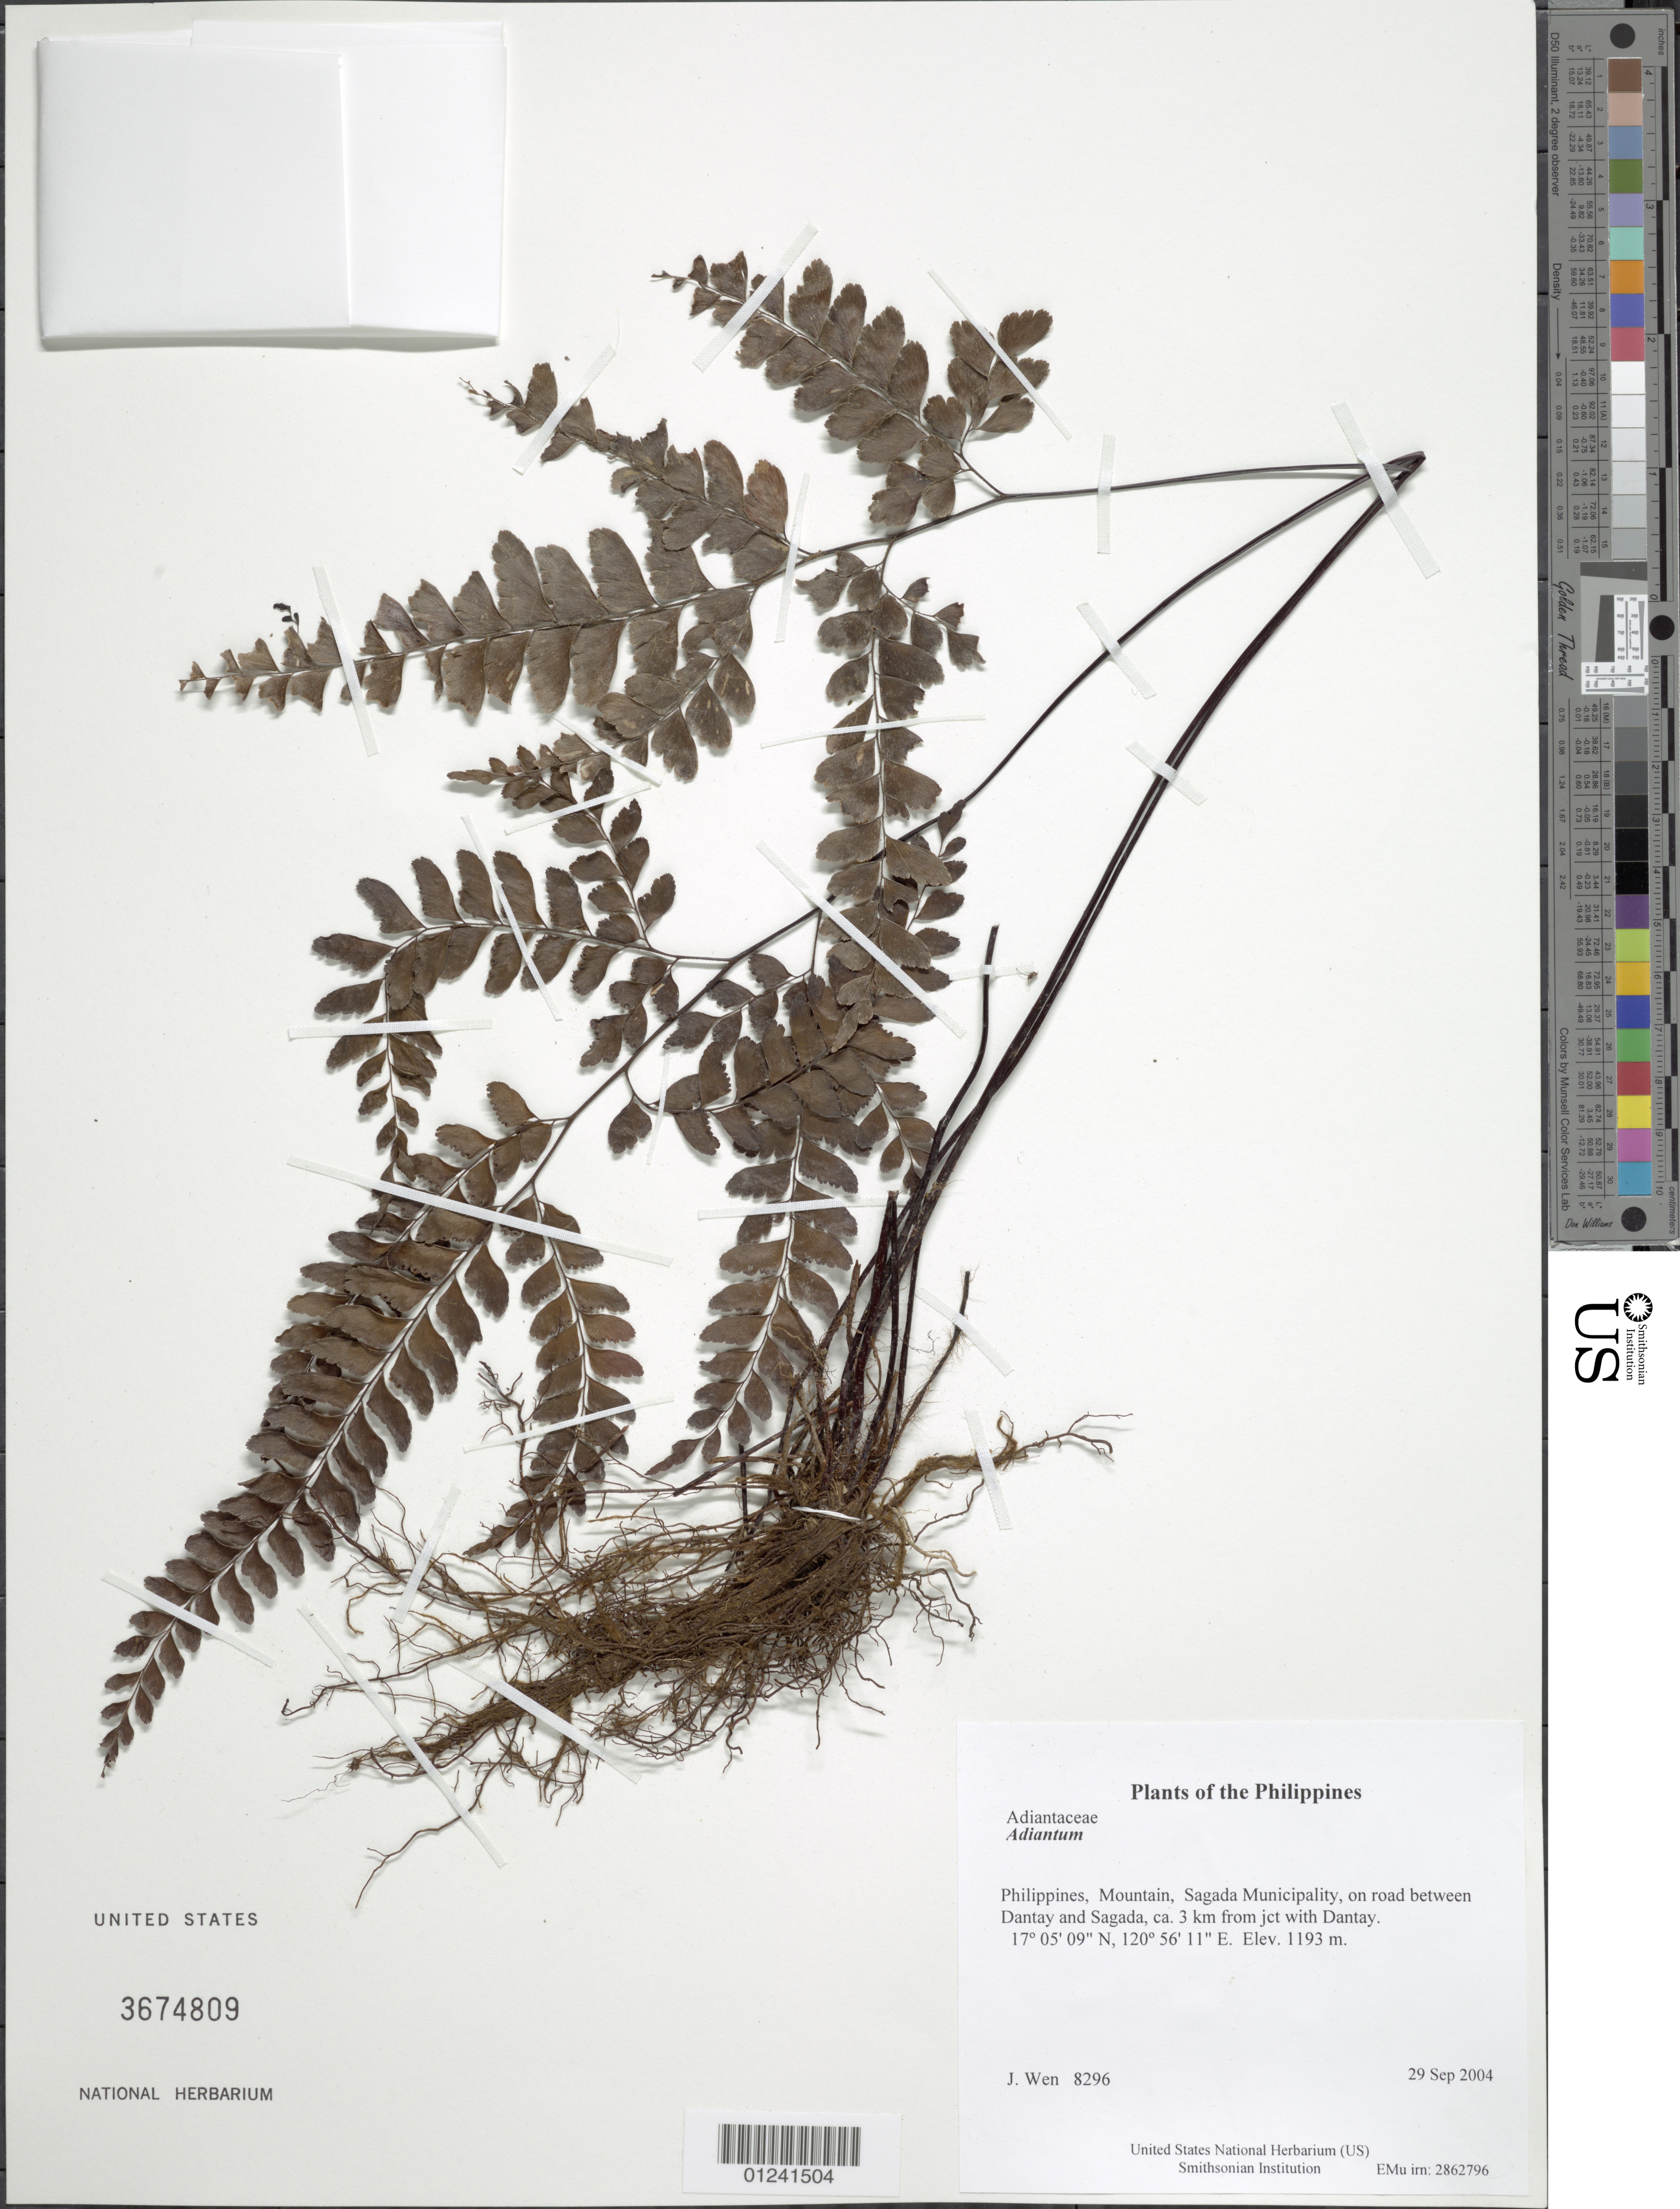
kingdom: Plantae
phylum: Tracheophyta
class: Polypodiopsida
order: Polypodiales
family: Pteridaceae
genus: Adiantum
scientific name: Adiantum sp.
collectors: J. Wen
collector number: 8296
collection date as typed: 29 Sep 2004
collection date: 2004-09-29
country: Philippines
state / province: Cordillera (Administrative Region)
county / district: Mountain province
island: Luzon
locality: Sagada Municipality, on road between Dantay and Sagada, ca. 3 km from jct with Dantay.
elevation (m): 1193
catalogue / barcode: US 3674809